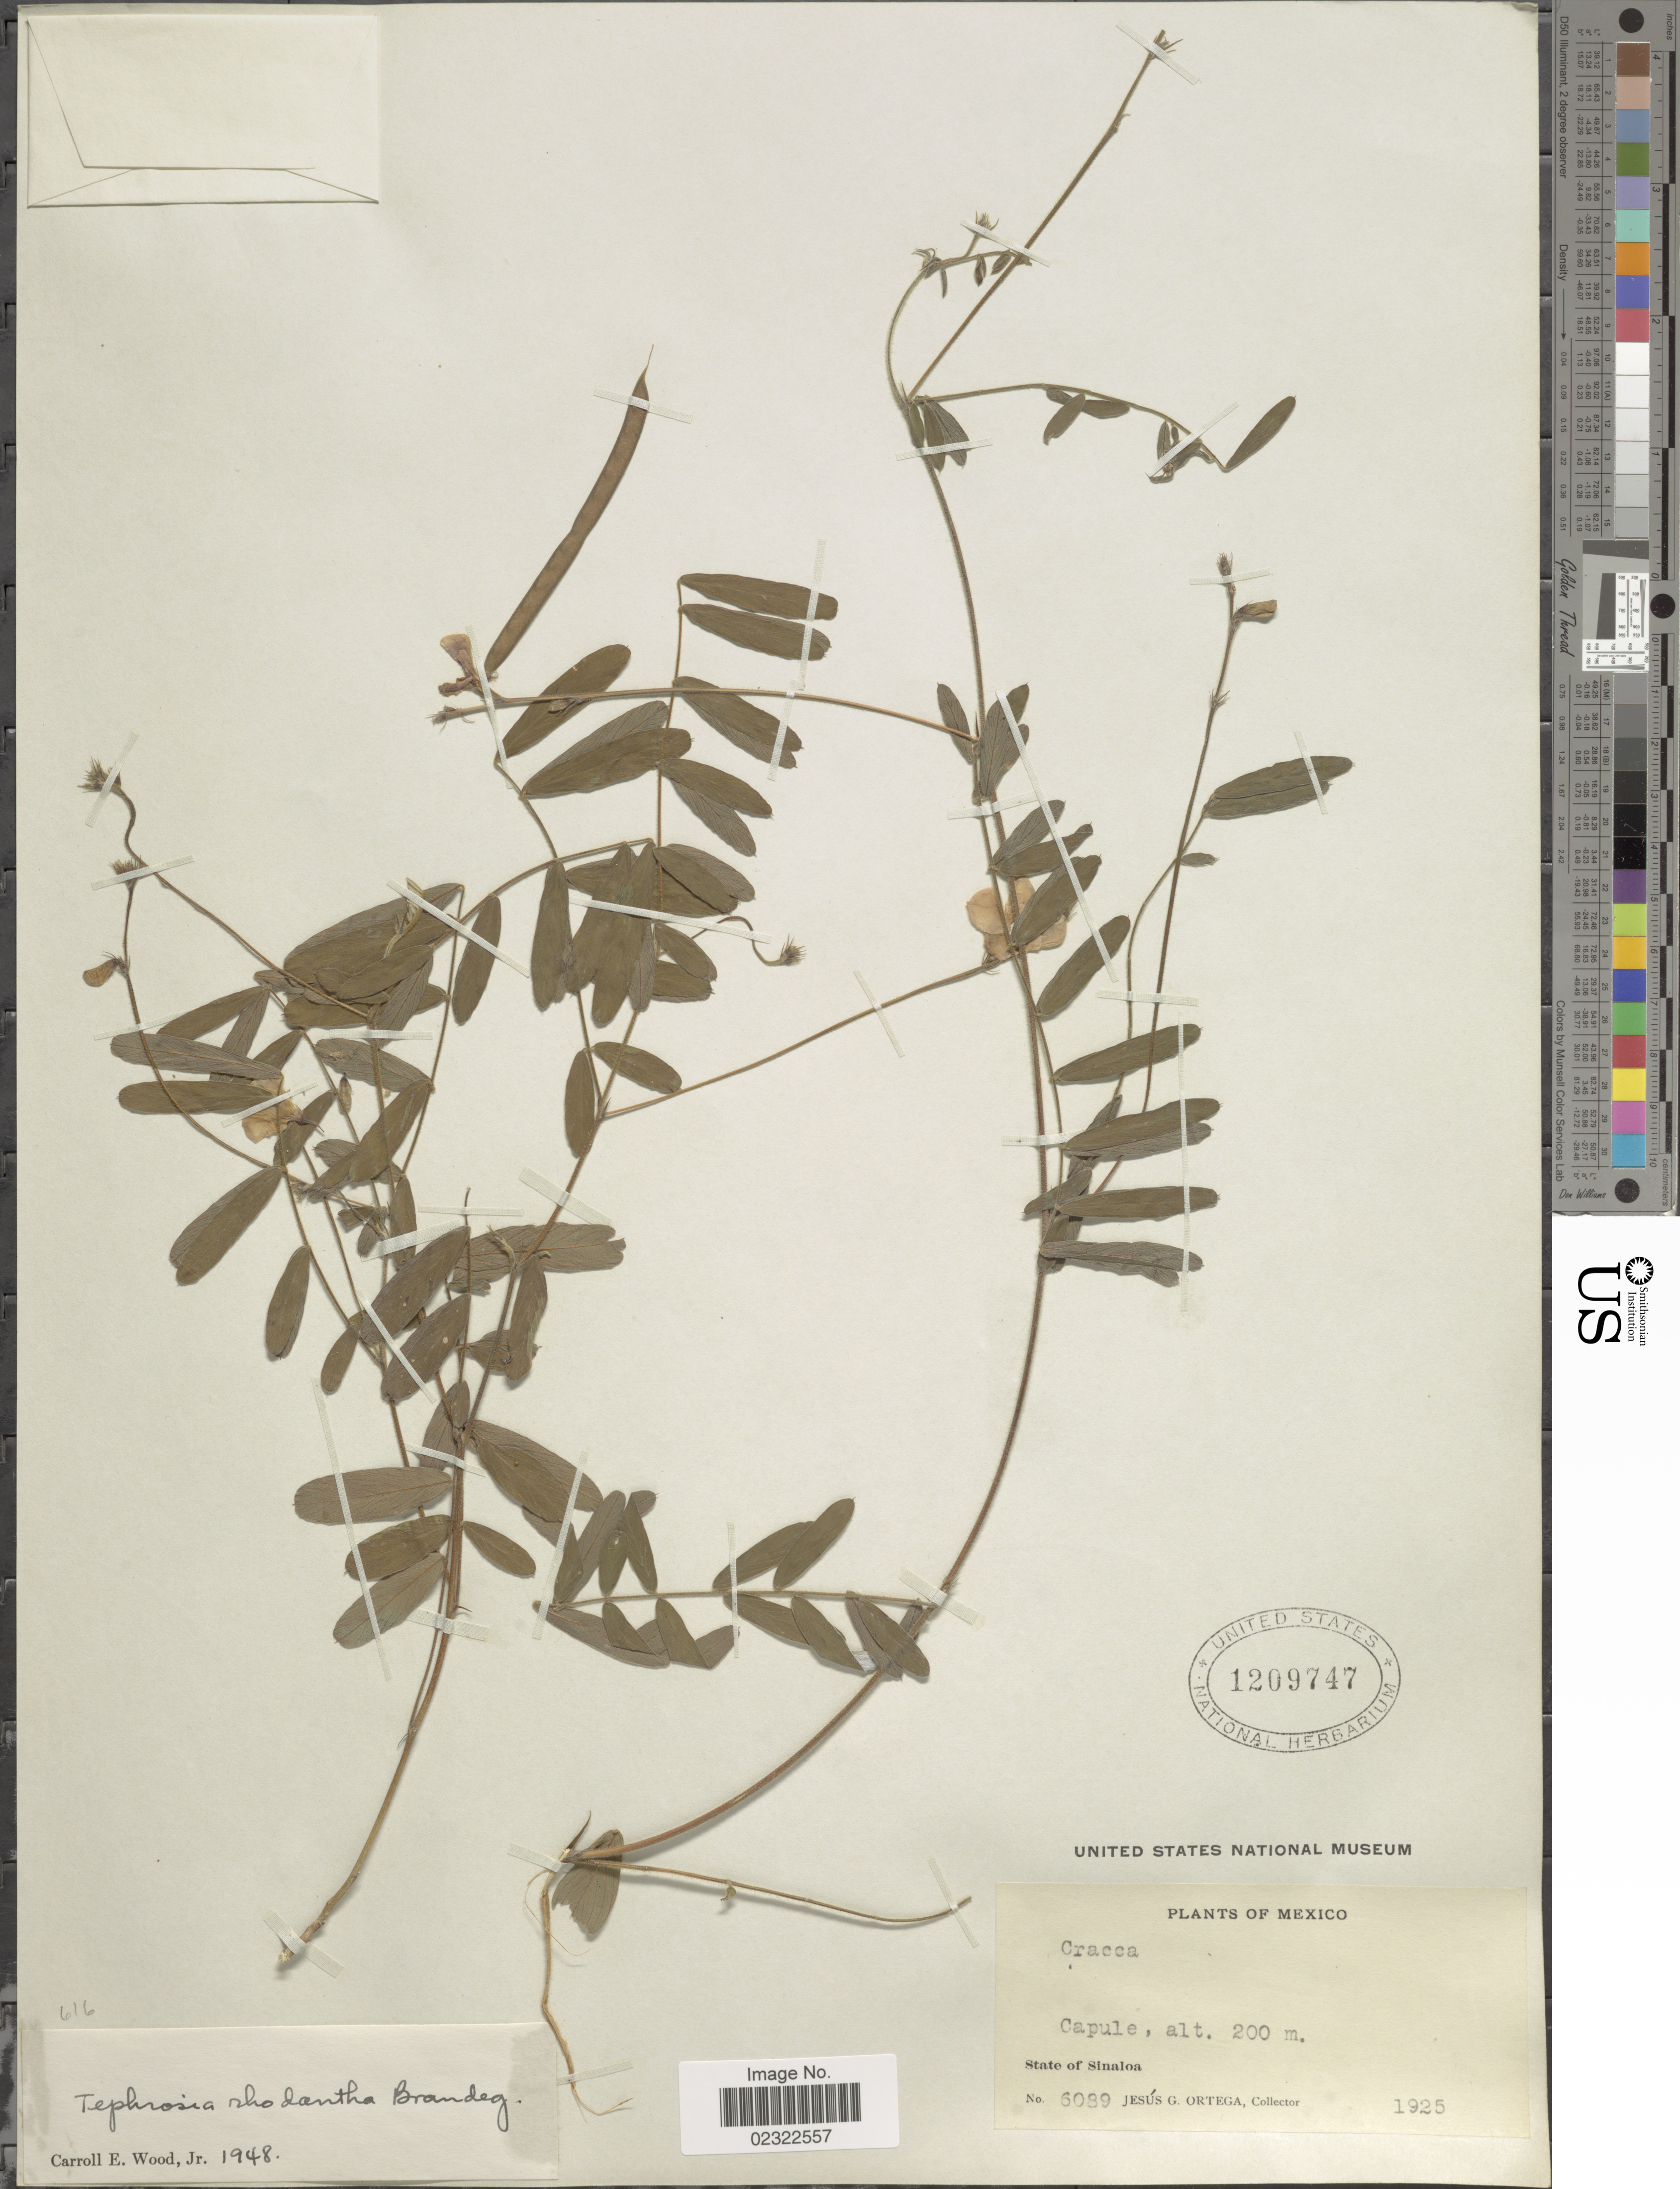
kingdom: Plantae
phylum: Tracheophyta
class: Magnoliopsida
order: Fabales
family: Fabaceae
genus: Tephrosia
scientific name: Tephrosia rhodantha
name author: Brandegee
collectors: J. Ortega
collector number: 6089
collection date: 1925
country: Mexico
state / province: Sinaloa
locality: State of Sinaloa, mexico. Capule.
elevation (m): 200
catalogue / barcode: US 1209747